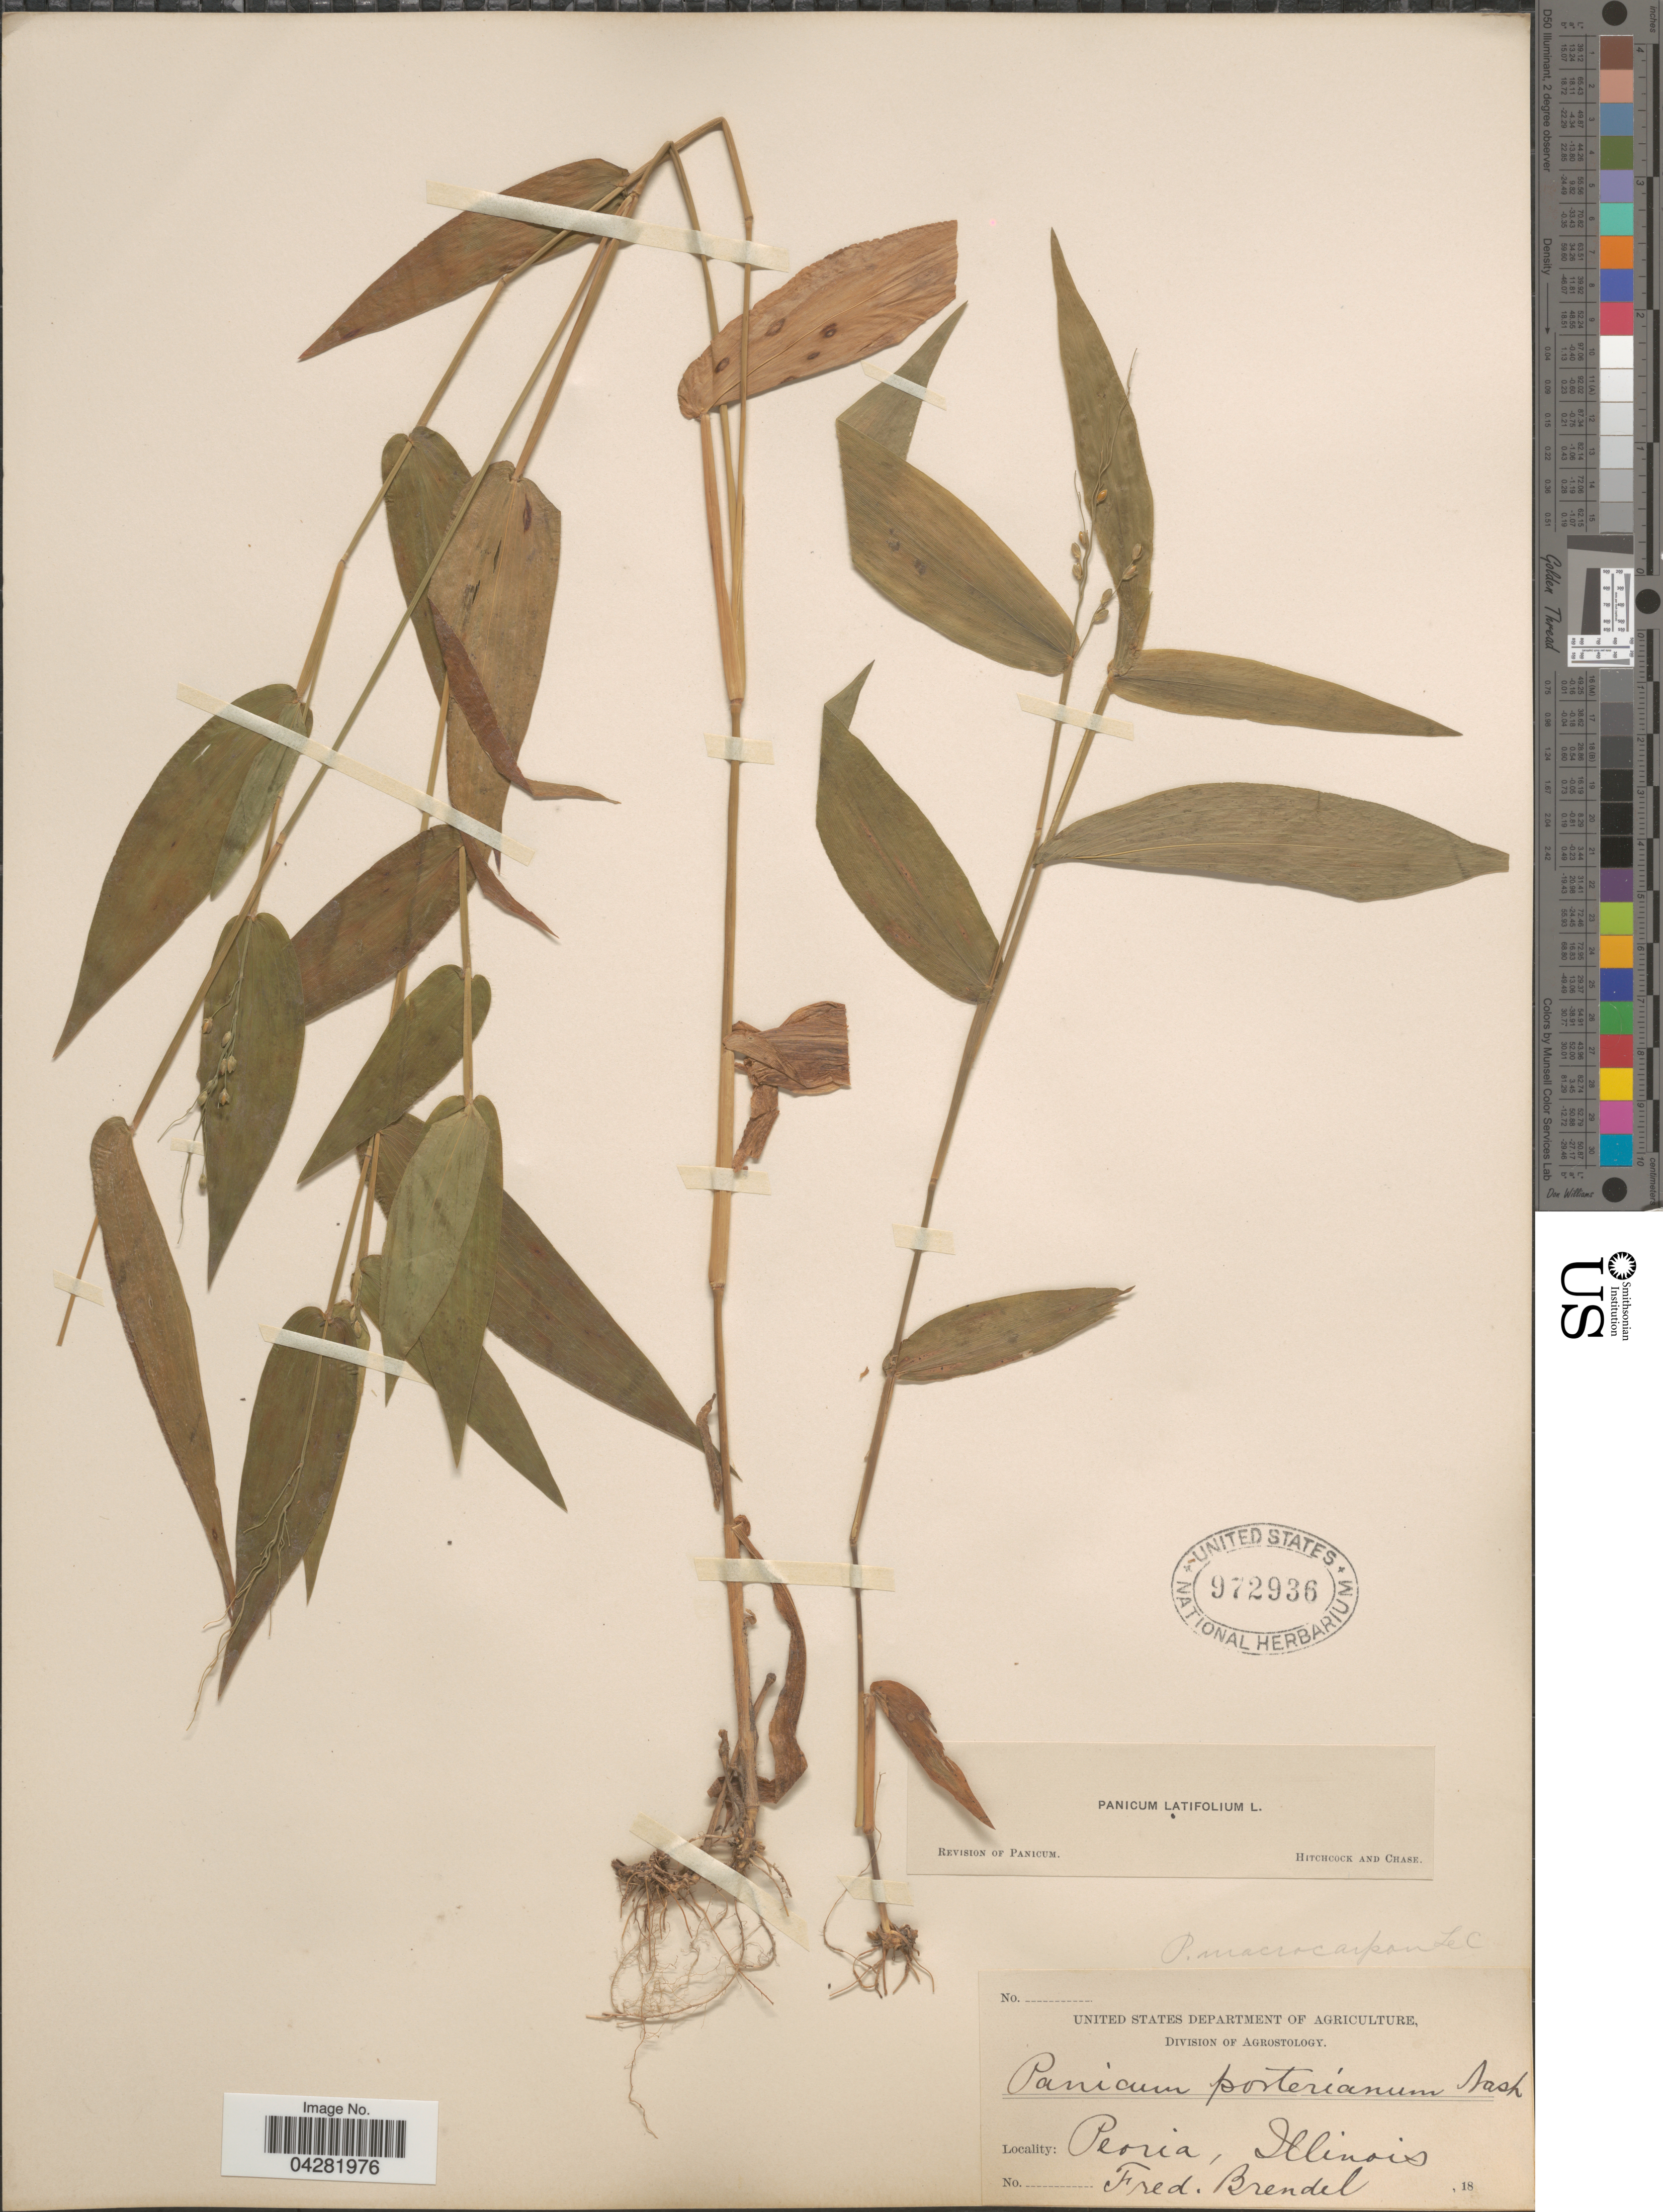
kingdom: Plantae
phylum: Tracheophyta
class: Liliopsida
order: Poales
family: Poaceae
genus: Dichanthelium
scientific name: Dichanthelium latifolium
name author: (L.) Harvill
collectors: F. Brendel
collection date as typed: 18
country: United States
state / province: Illinois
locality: Peoria.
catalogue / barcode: US 972936